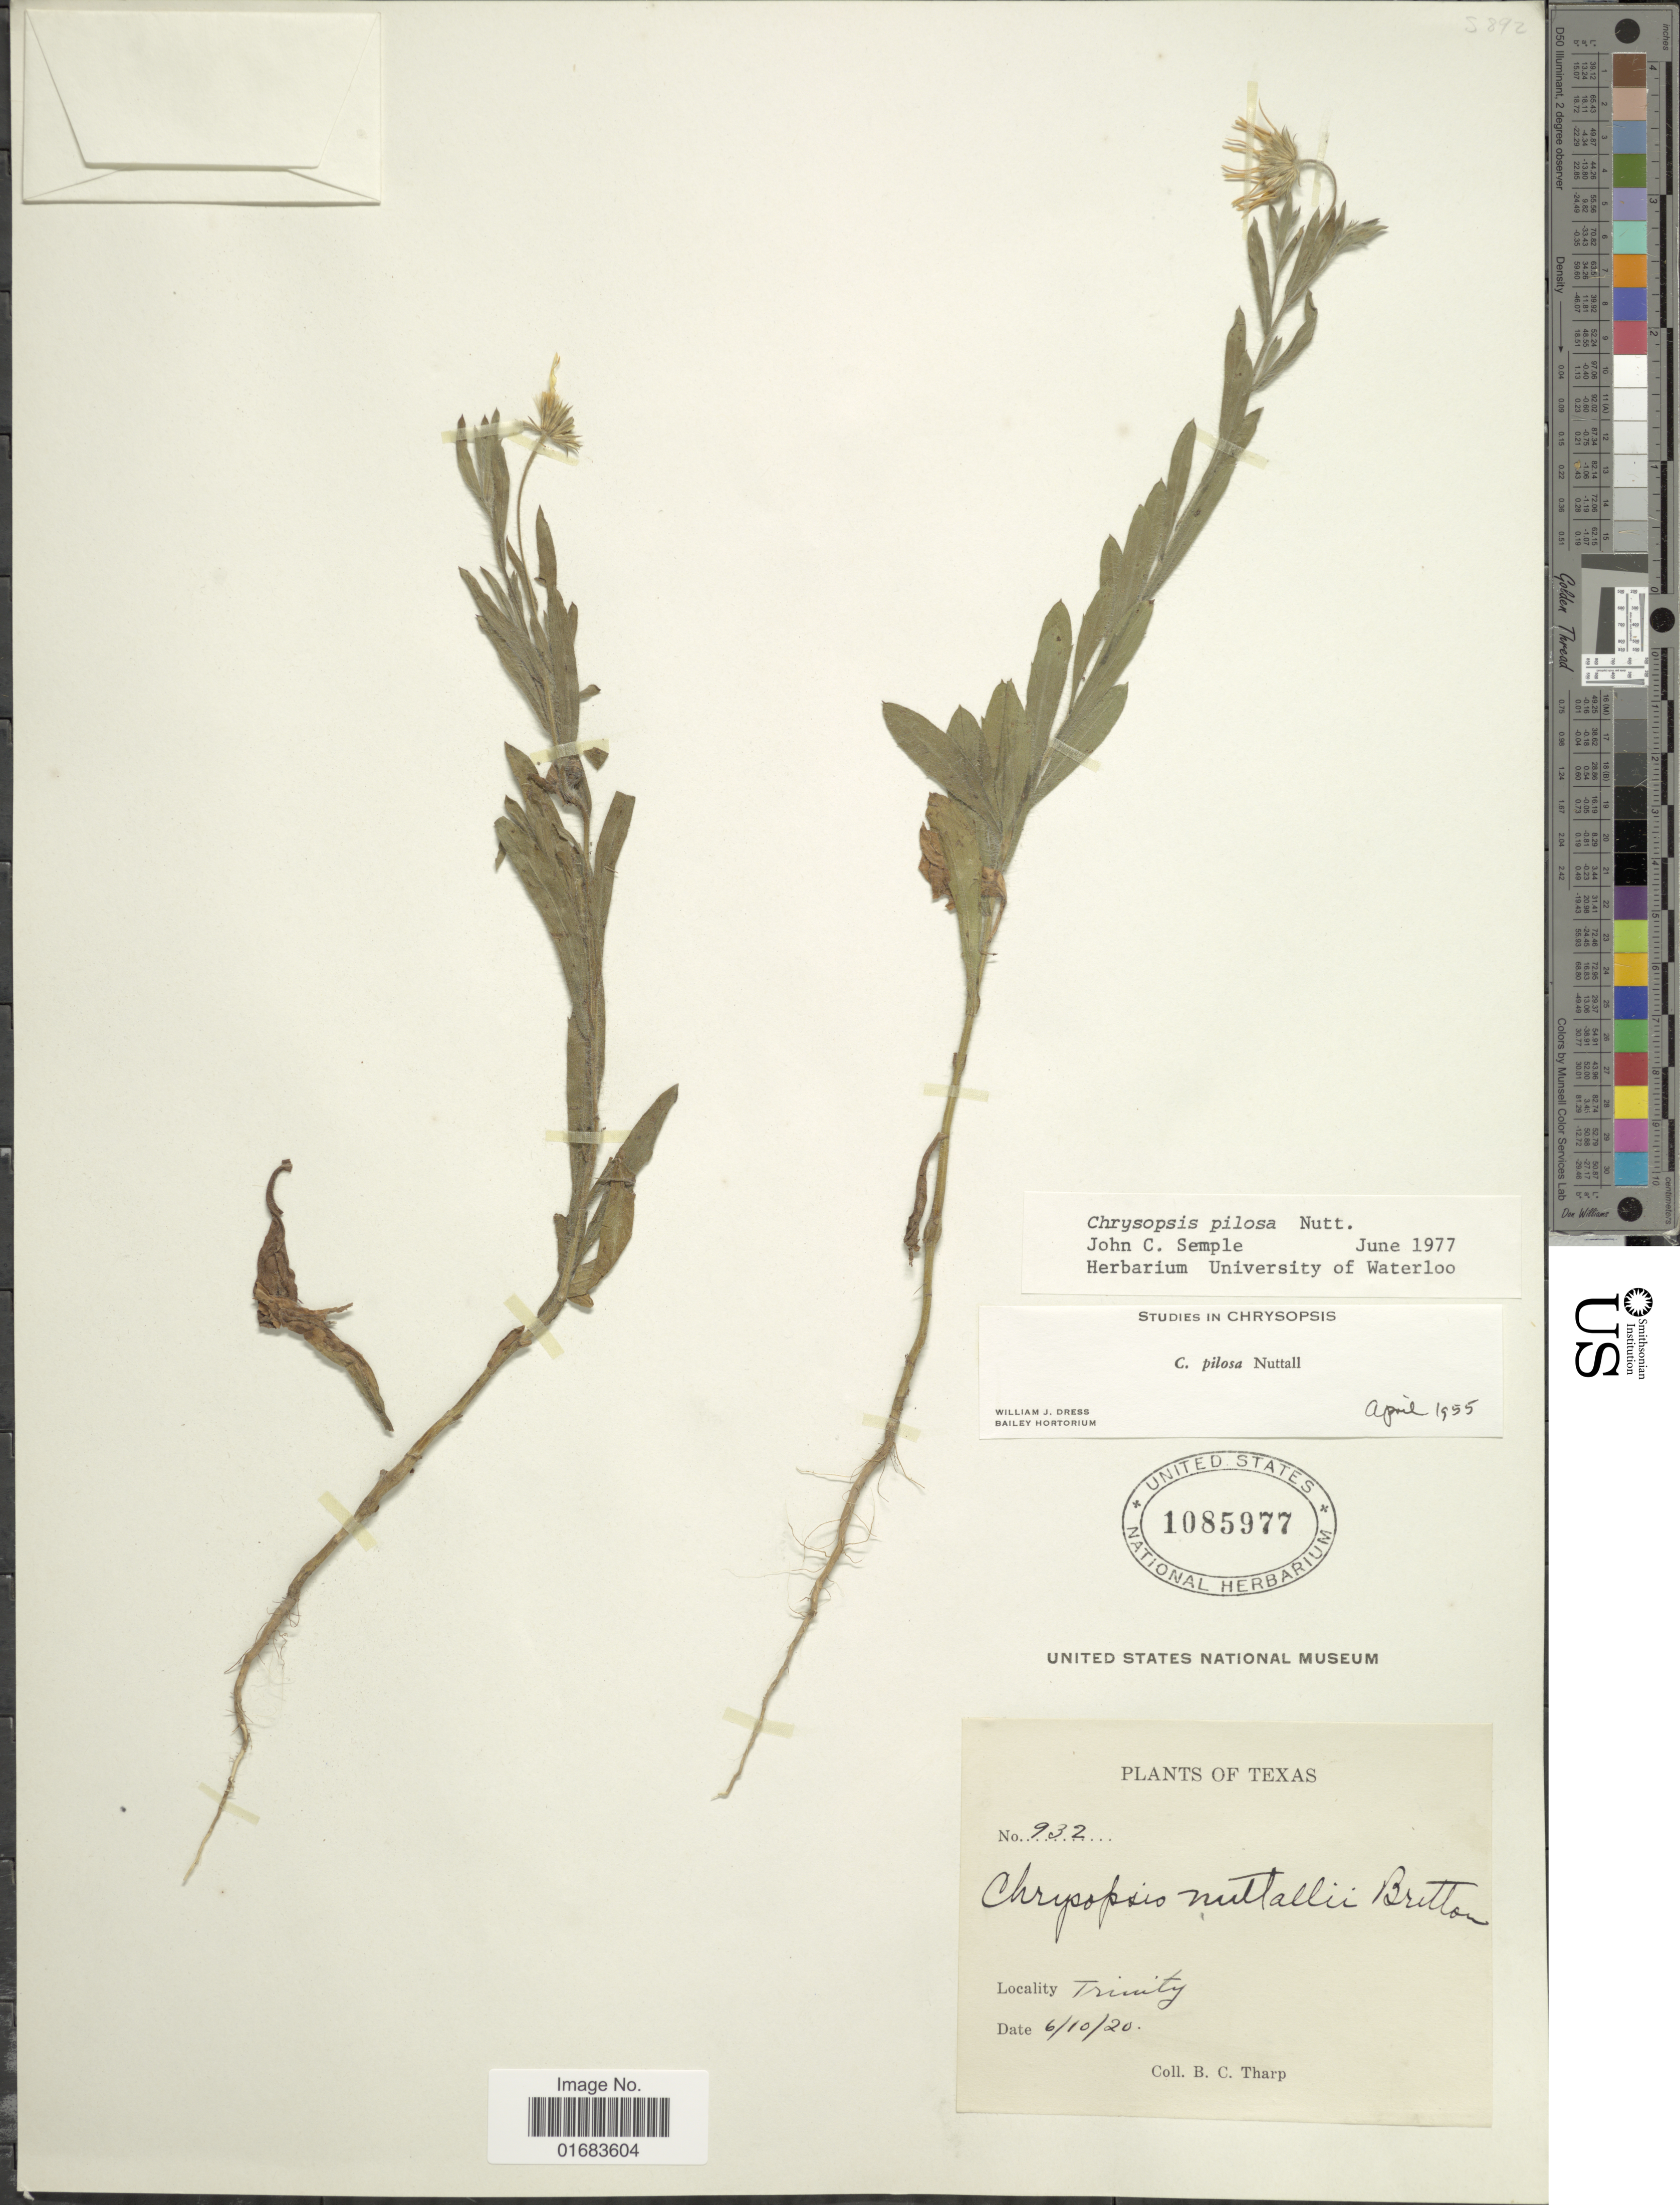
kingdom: Plantae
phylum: Tracheophyta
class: Magnoliopsida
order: Asterales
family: Asteraceae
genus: Chrysopsis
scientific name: Chrysopsis pilosa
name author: Nutt.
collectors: B. C. Tharp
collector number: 932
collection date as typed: Transcribed d/m/y: 10/6/20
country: United States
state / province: Texas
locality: Trinity.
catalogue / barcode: US 1085977